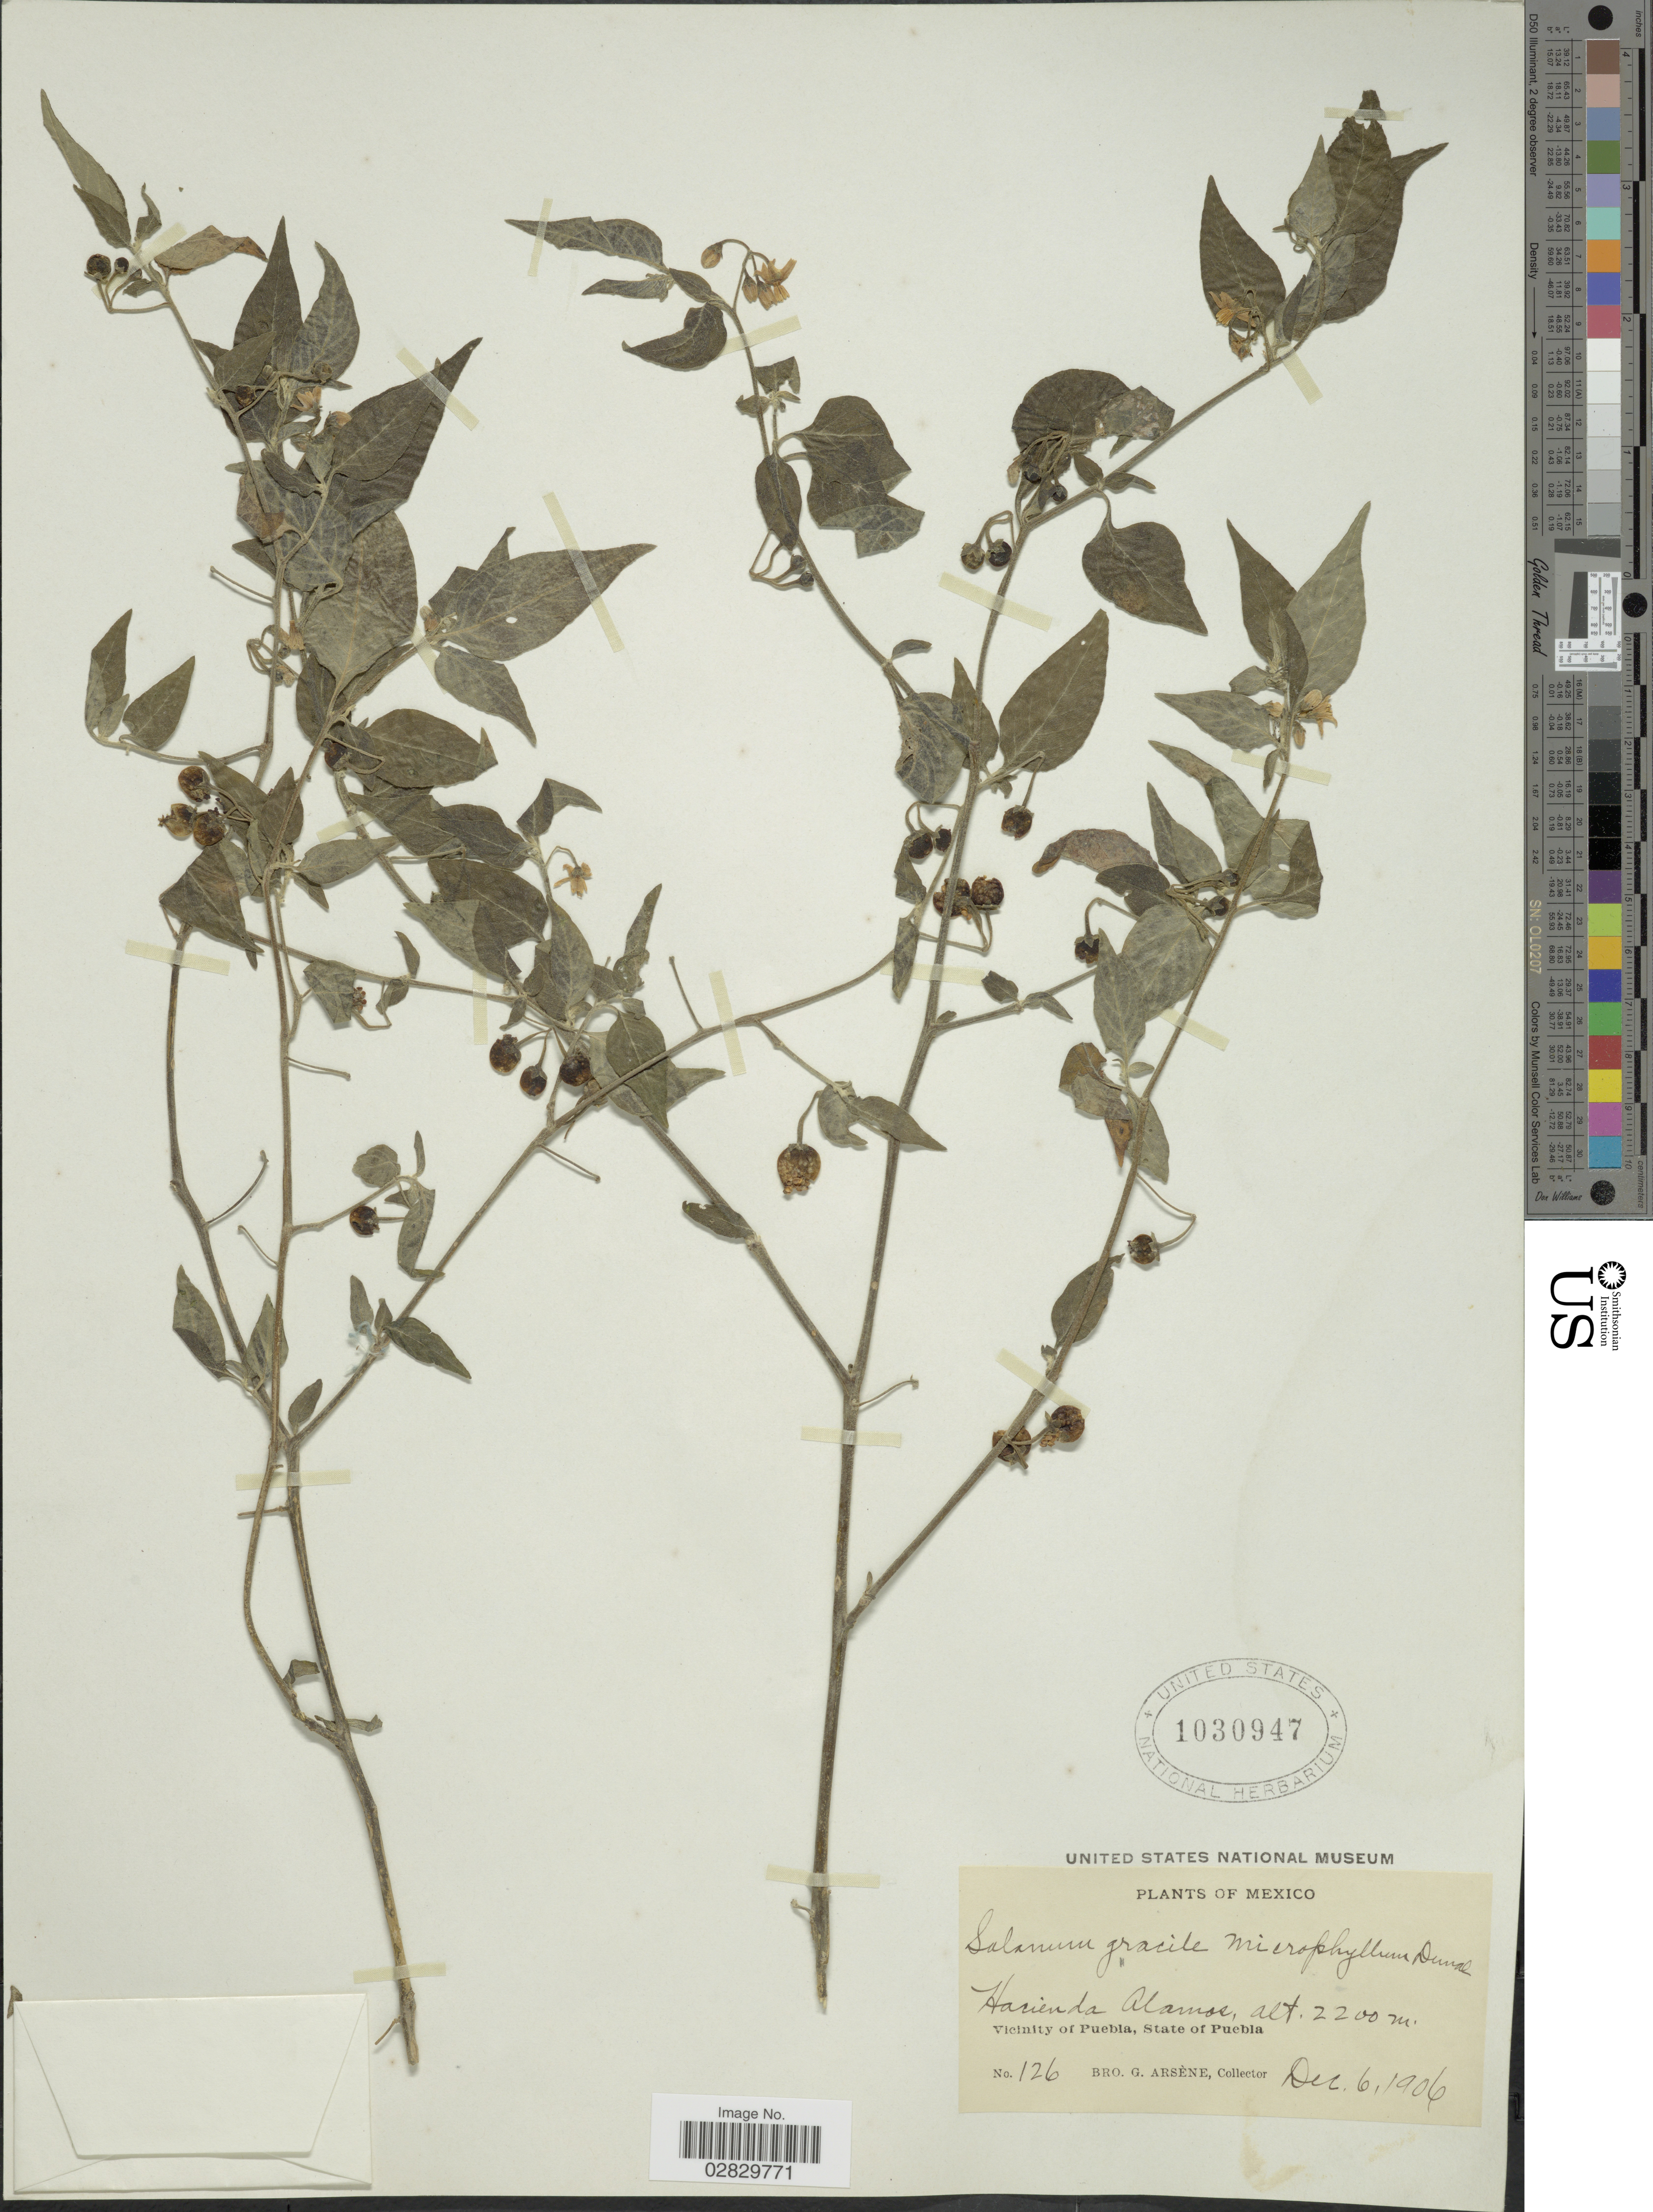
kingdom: Plantae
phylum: Tracheophyta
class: Magnoliopsida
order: Solanales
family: Solanaceae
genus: Solanum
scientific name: Solanum nigrescens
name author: M. Martens & Galeotti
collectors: Bro. G. Arsène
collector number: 126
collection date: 1906-12-06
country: Mexico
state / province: Puebla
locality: Hacienda Alamos, Vicinity of Puebla.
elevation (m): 2200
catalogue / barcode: US 1030947